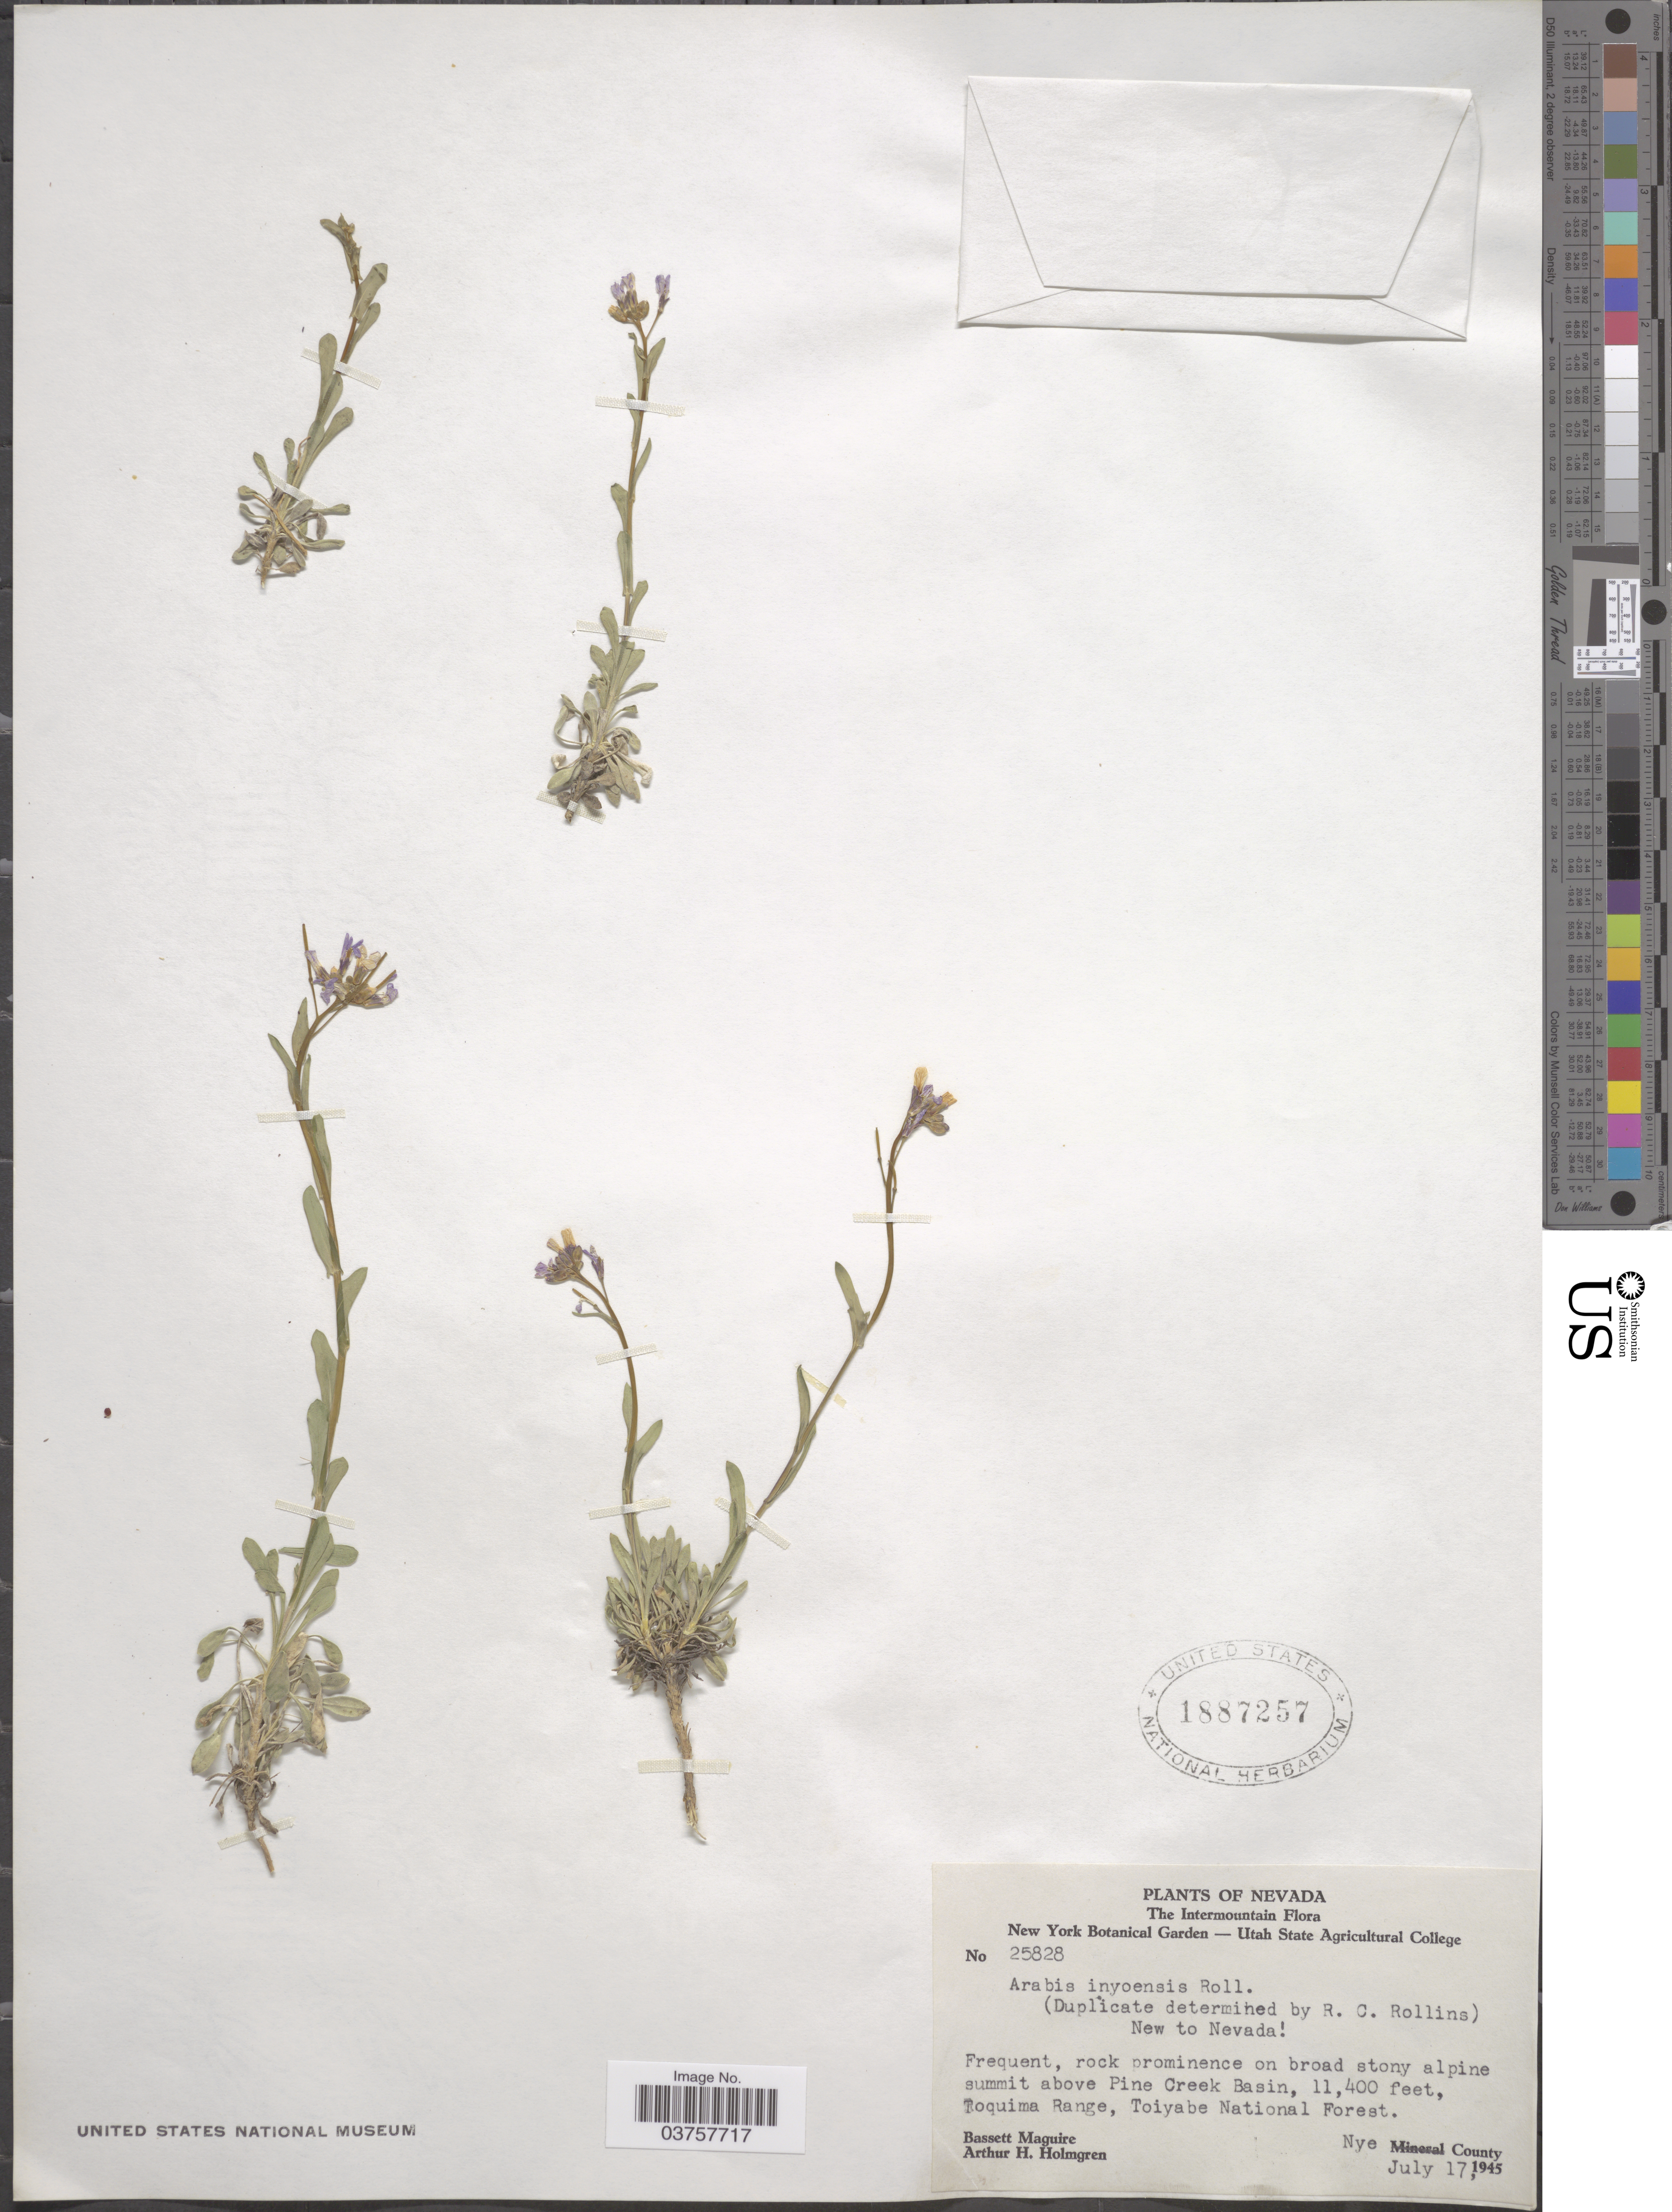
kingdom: Plantae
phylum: Tracheophyta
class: Magnoliopsida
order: Brassicales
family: Brassicaceae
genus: Arabis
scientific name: Arabis inyoensis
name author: Rollins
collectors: B. Maguire & A. H. Holmgren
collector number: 25828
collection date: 1945-07-17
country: United States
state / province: Nevada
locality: The Intermountain. Alpine summit above Pine Creek Basin, Toquima Range, Toiyabe National Forest. Nye County.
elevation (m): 3475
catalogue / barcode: US 1887257